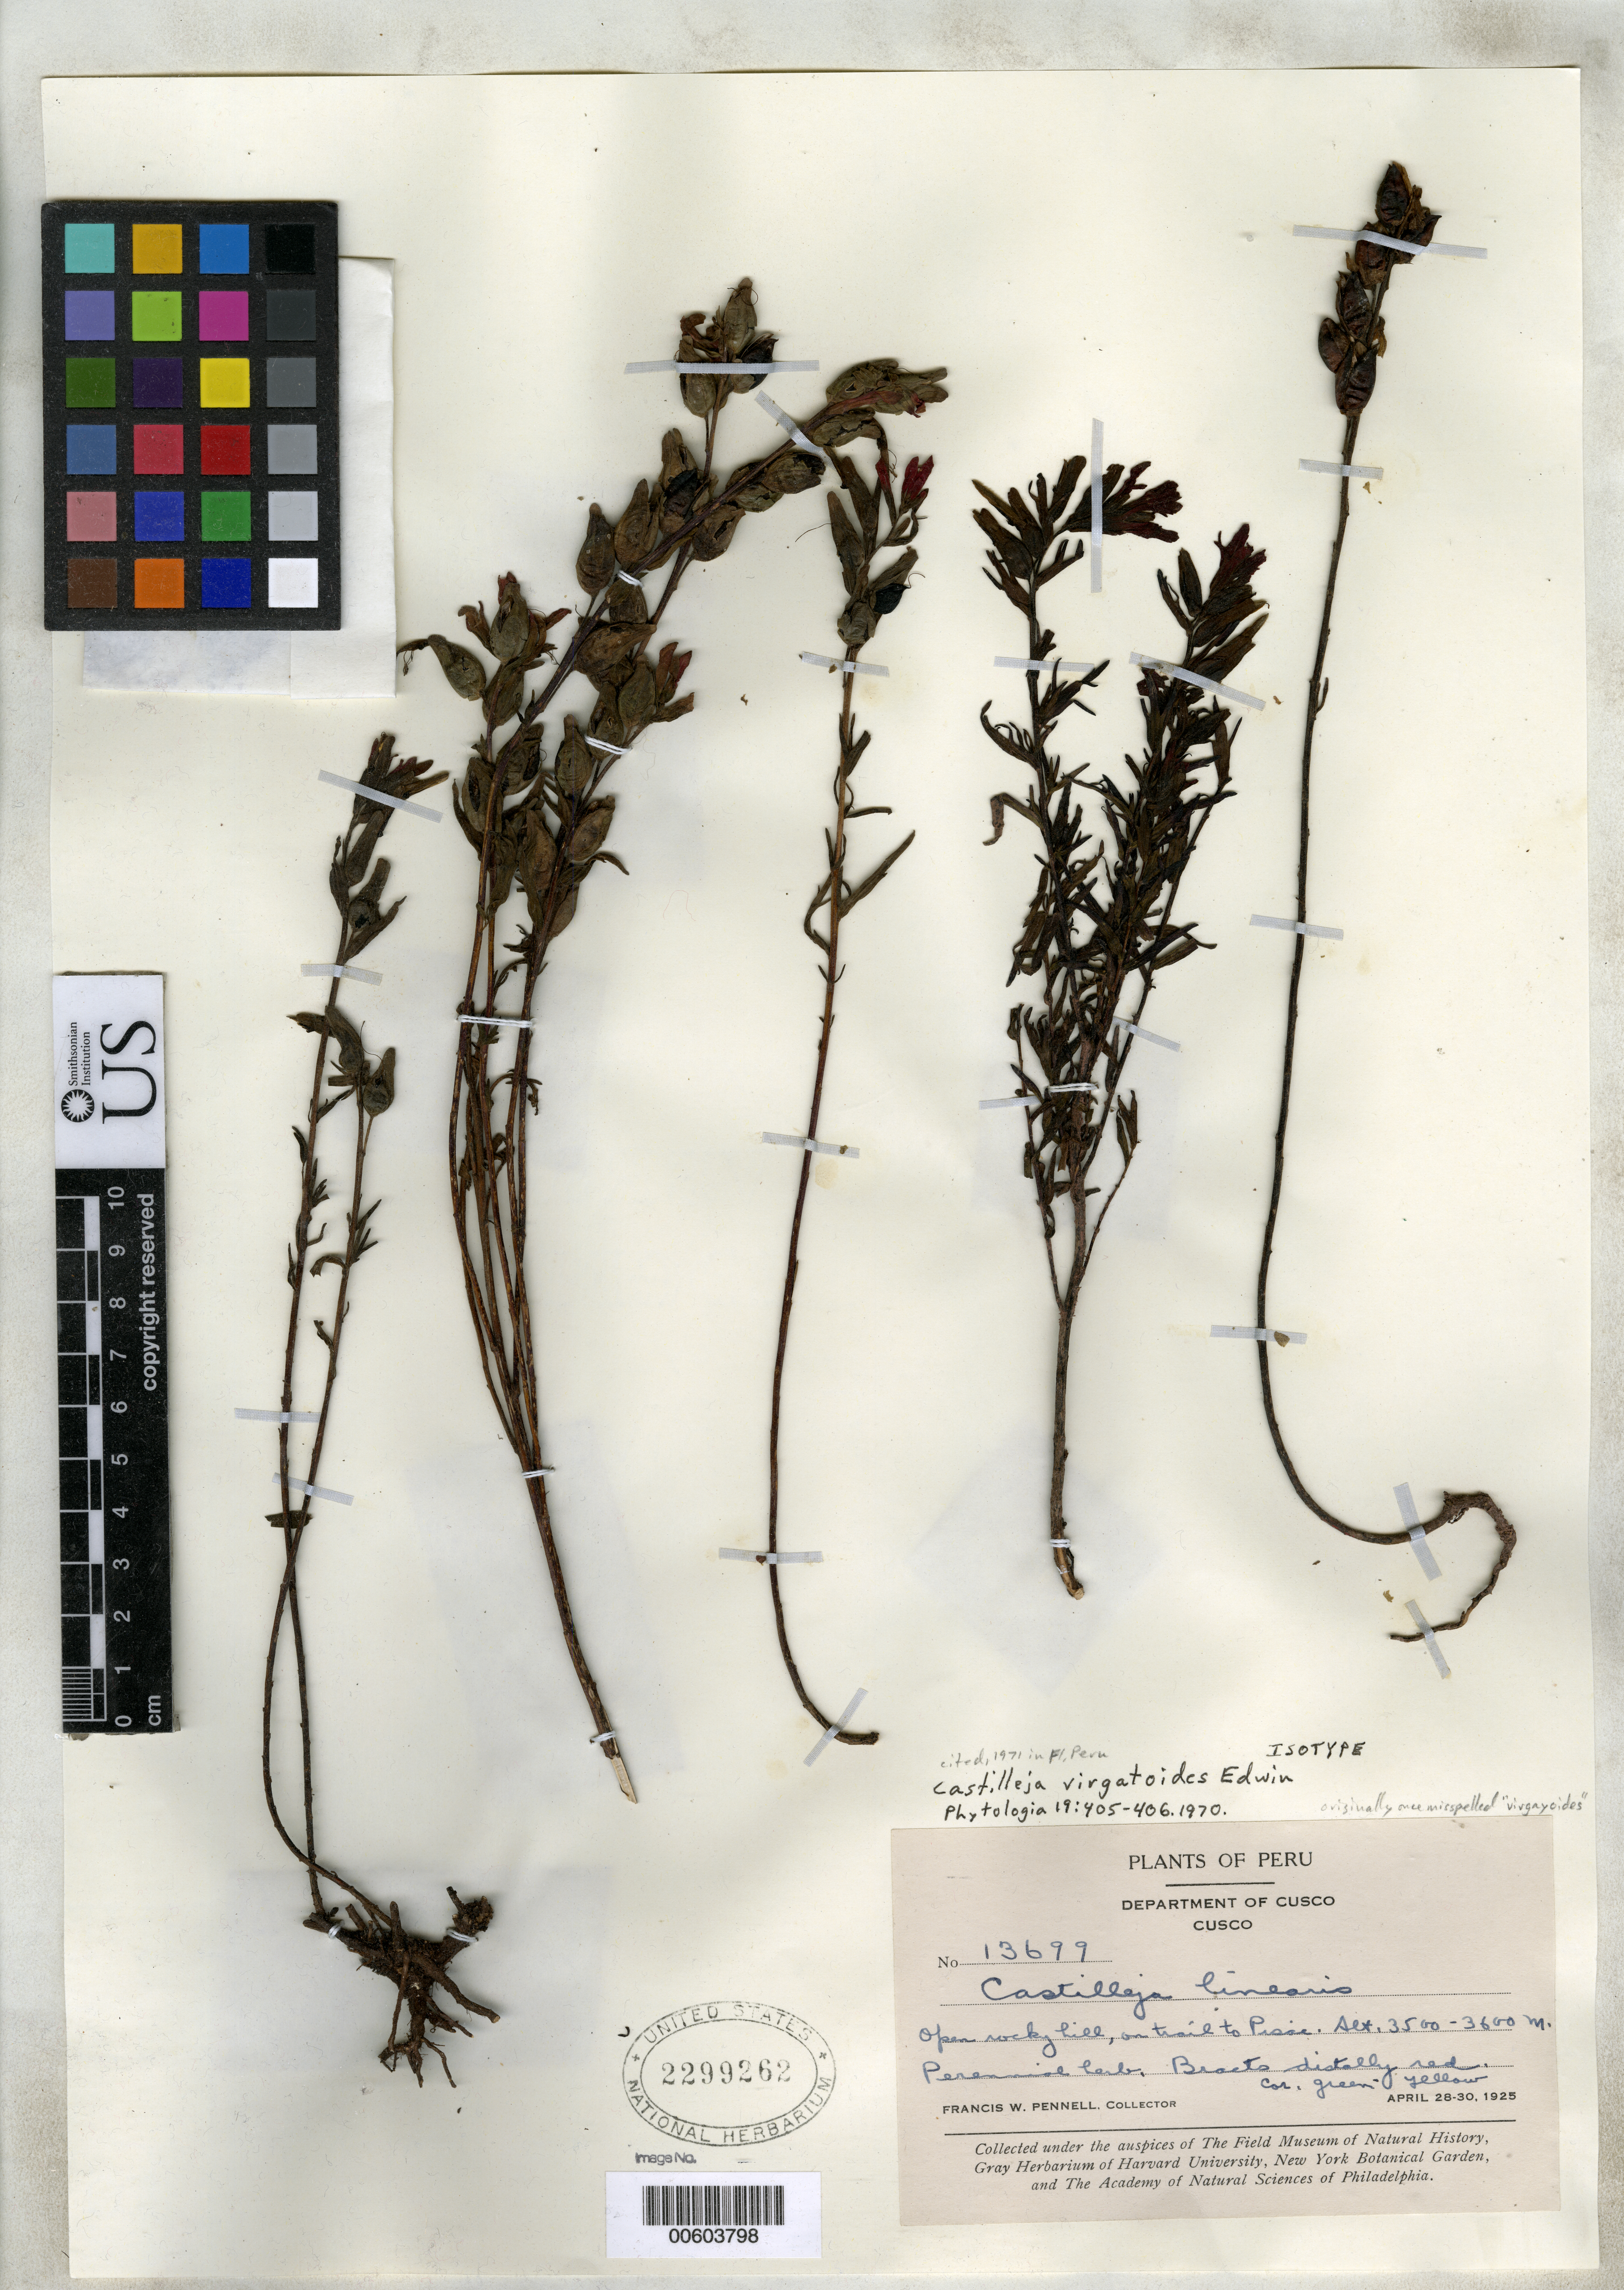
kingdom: Plantae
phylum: Tracheophyta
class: Magnoliopsida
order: Lamiales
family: Orobanchaceae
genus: Castilleja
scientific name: Castilleja virgatoides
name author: Edwin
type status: Isotype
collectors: F. W. Pennell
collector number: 13699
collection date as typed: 28 Apr 1925 to 30 Apr 1925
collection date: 1925-04-28/1925-04-30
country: Peru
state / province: Cusco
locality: Cusco, trail to Pisac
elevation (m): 3500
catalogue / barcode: US 2299262